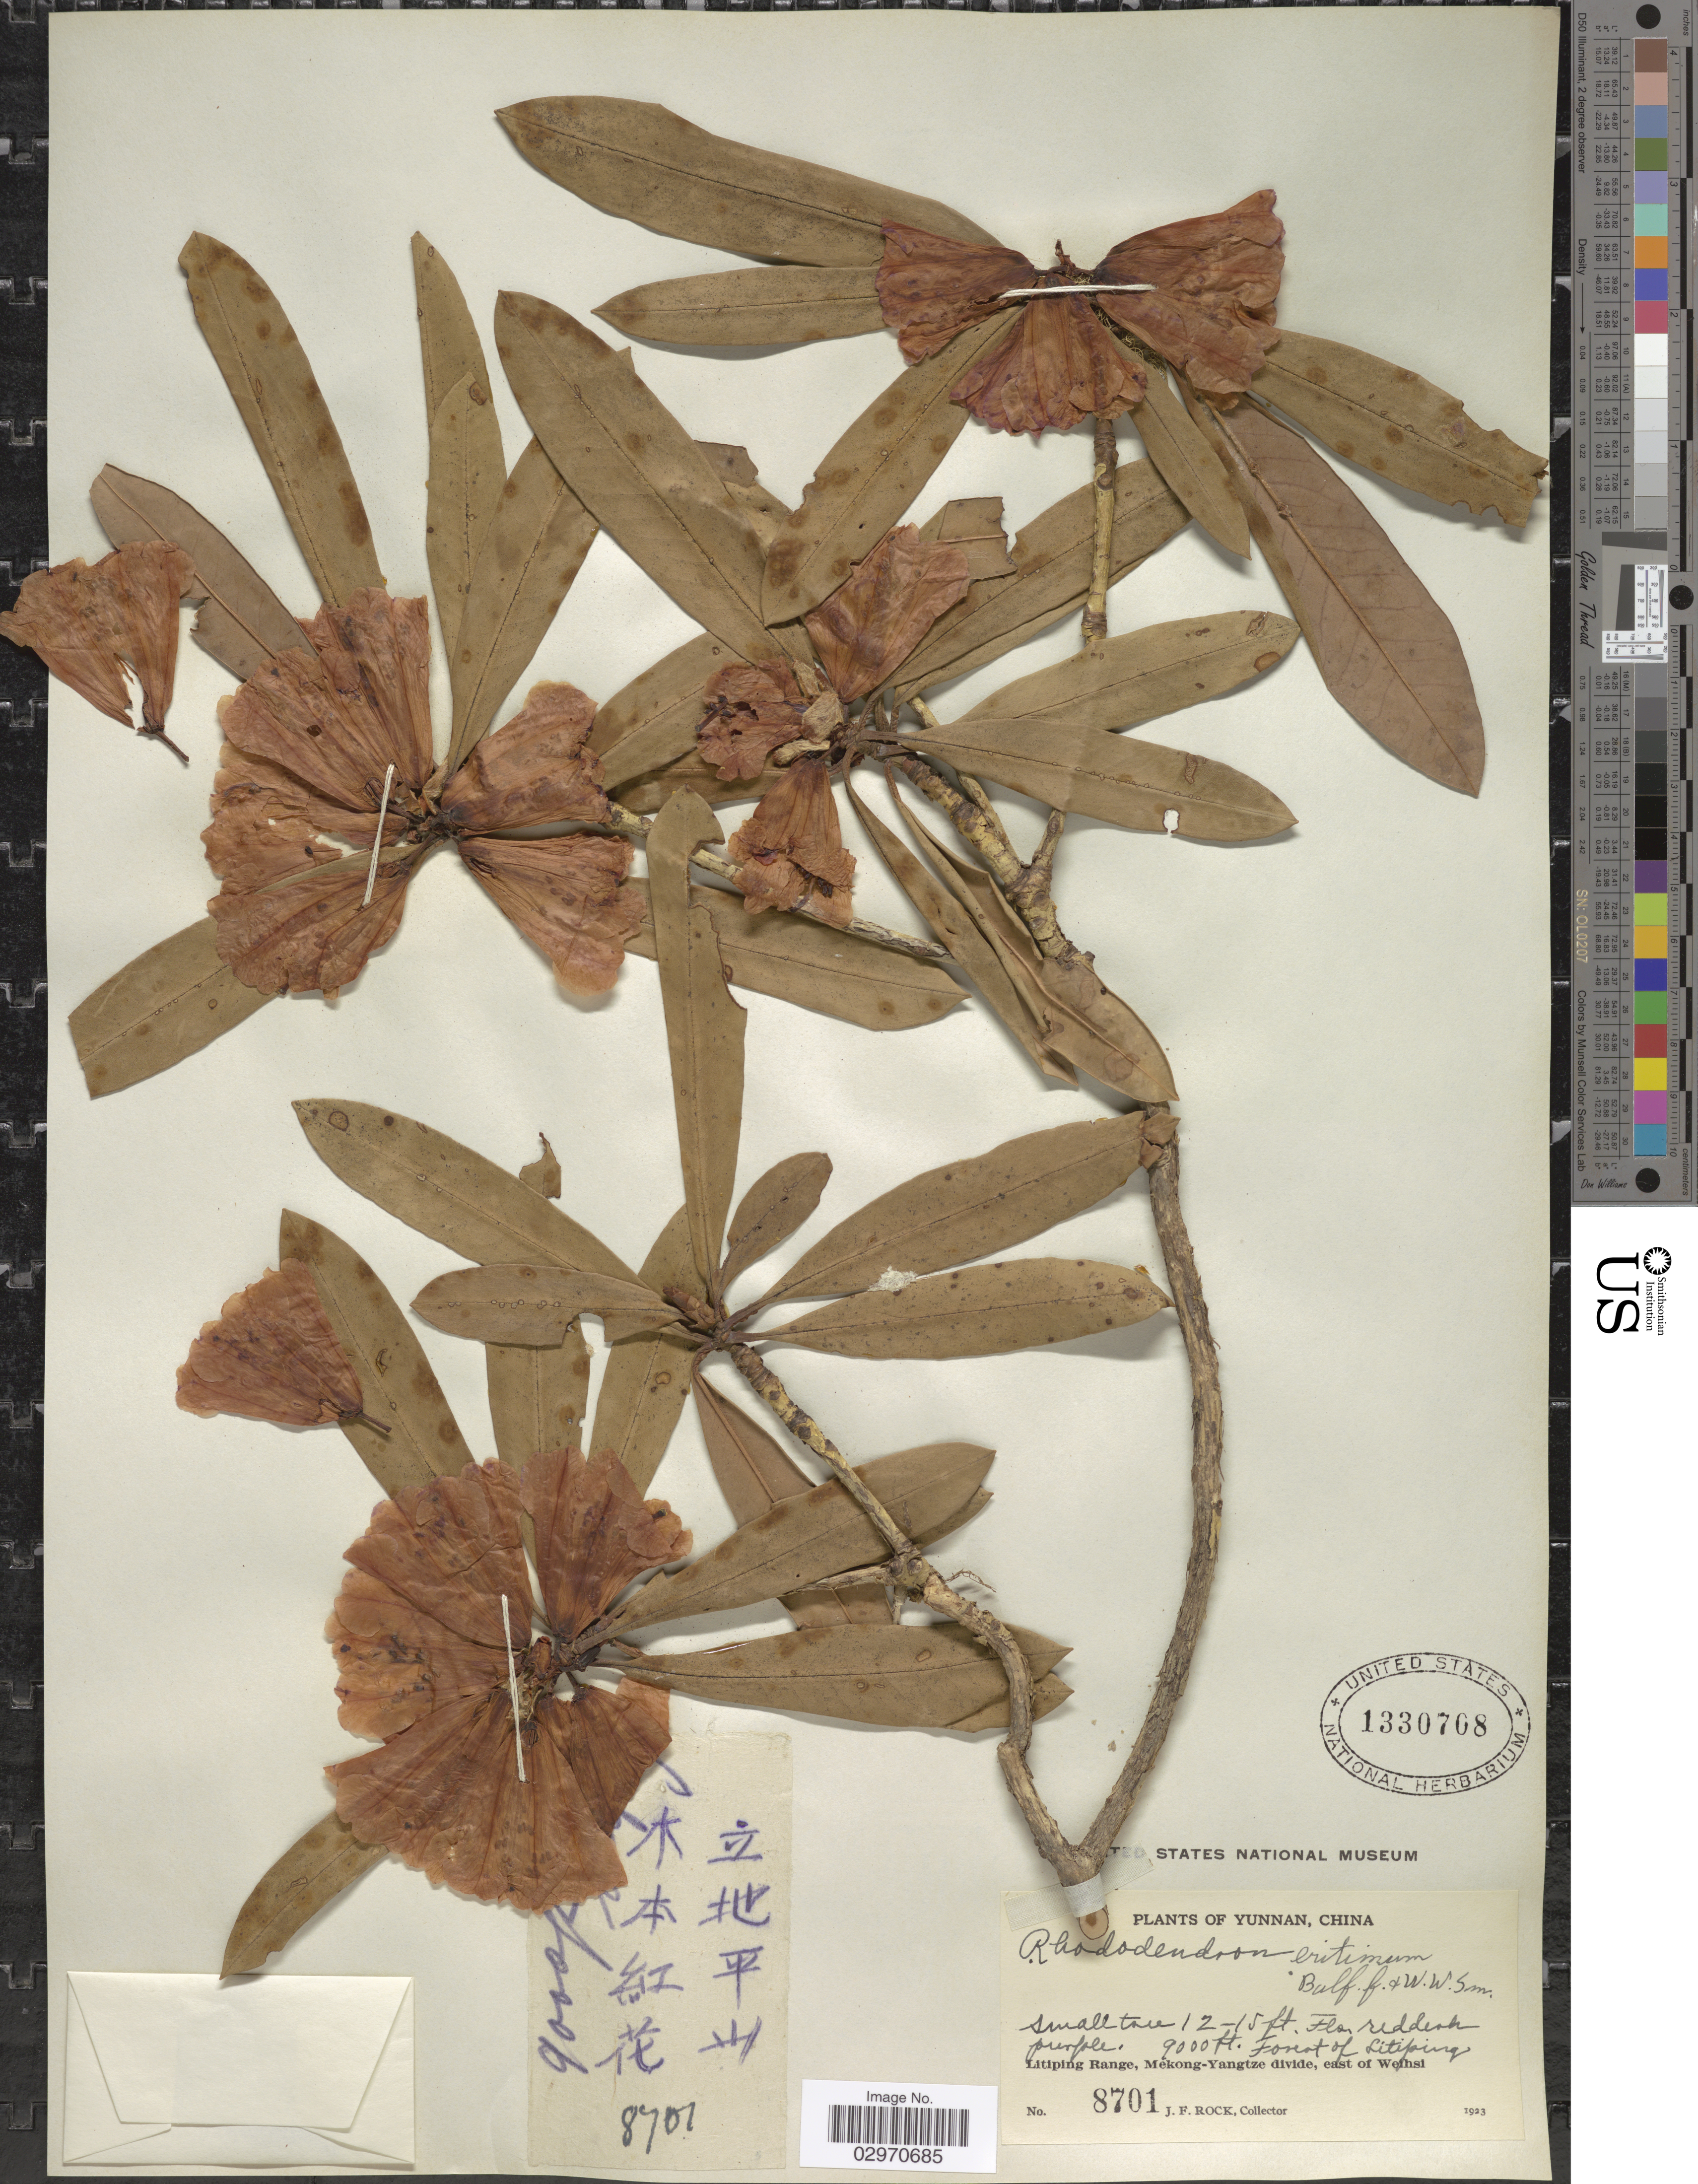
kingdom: Plantae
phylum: Tracheophyta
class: Magnoliopsida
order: Ericales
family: Ericaceae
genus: Rhododendron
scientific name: Rhododendron eritimum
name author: Balf. f. & W.W. Sm.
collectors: J. Rock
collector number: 8701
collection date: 1923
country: China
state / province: Yunnan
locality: Forest of Litiping, Litiping Range, Mekong-Yangtze divide, east of Weihsi.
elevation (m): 2743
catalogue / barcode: US 1330708